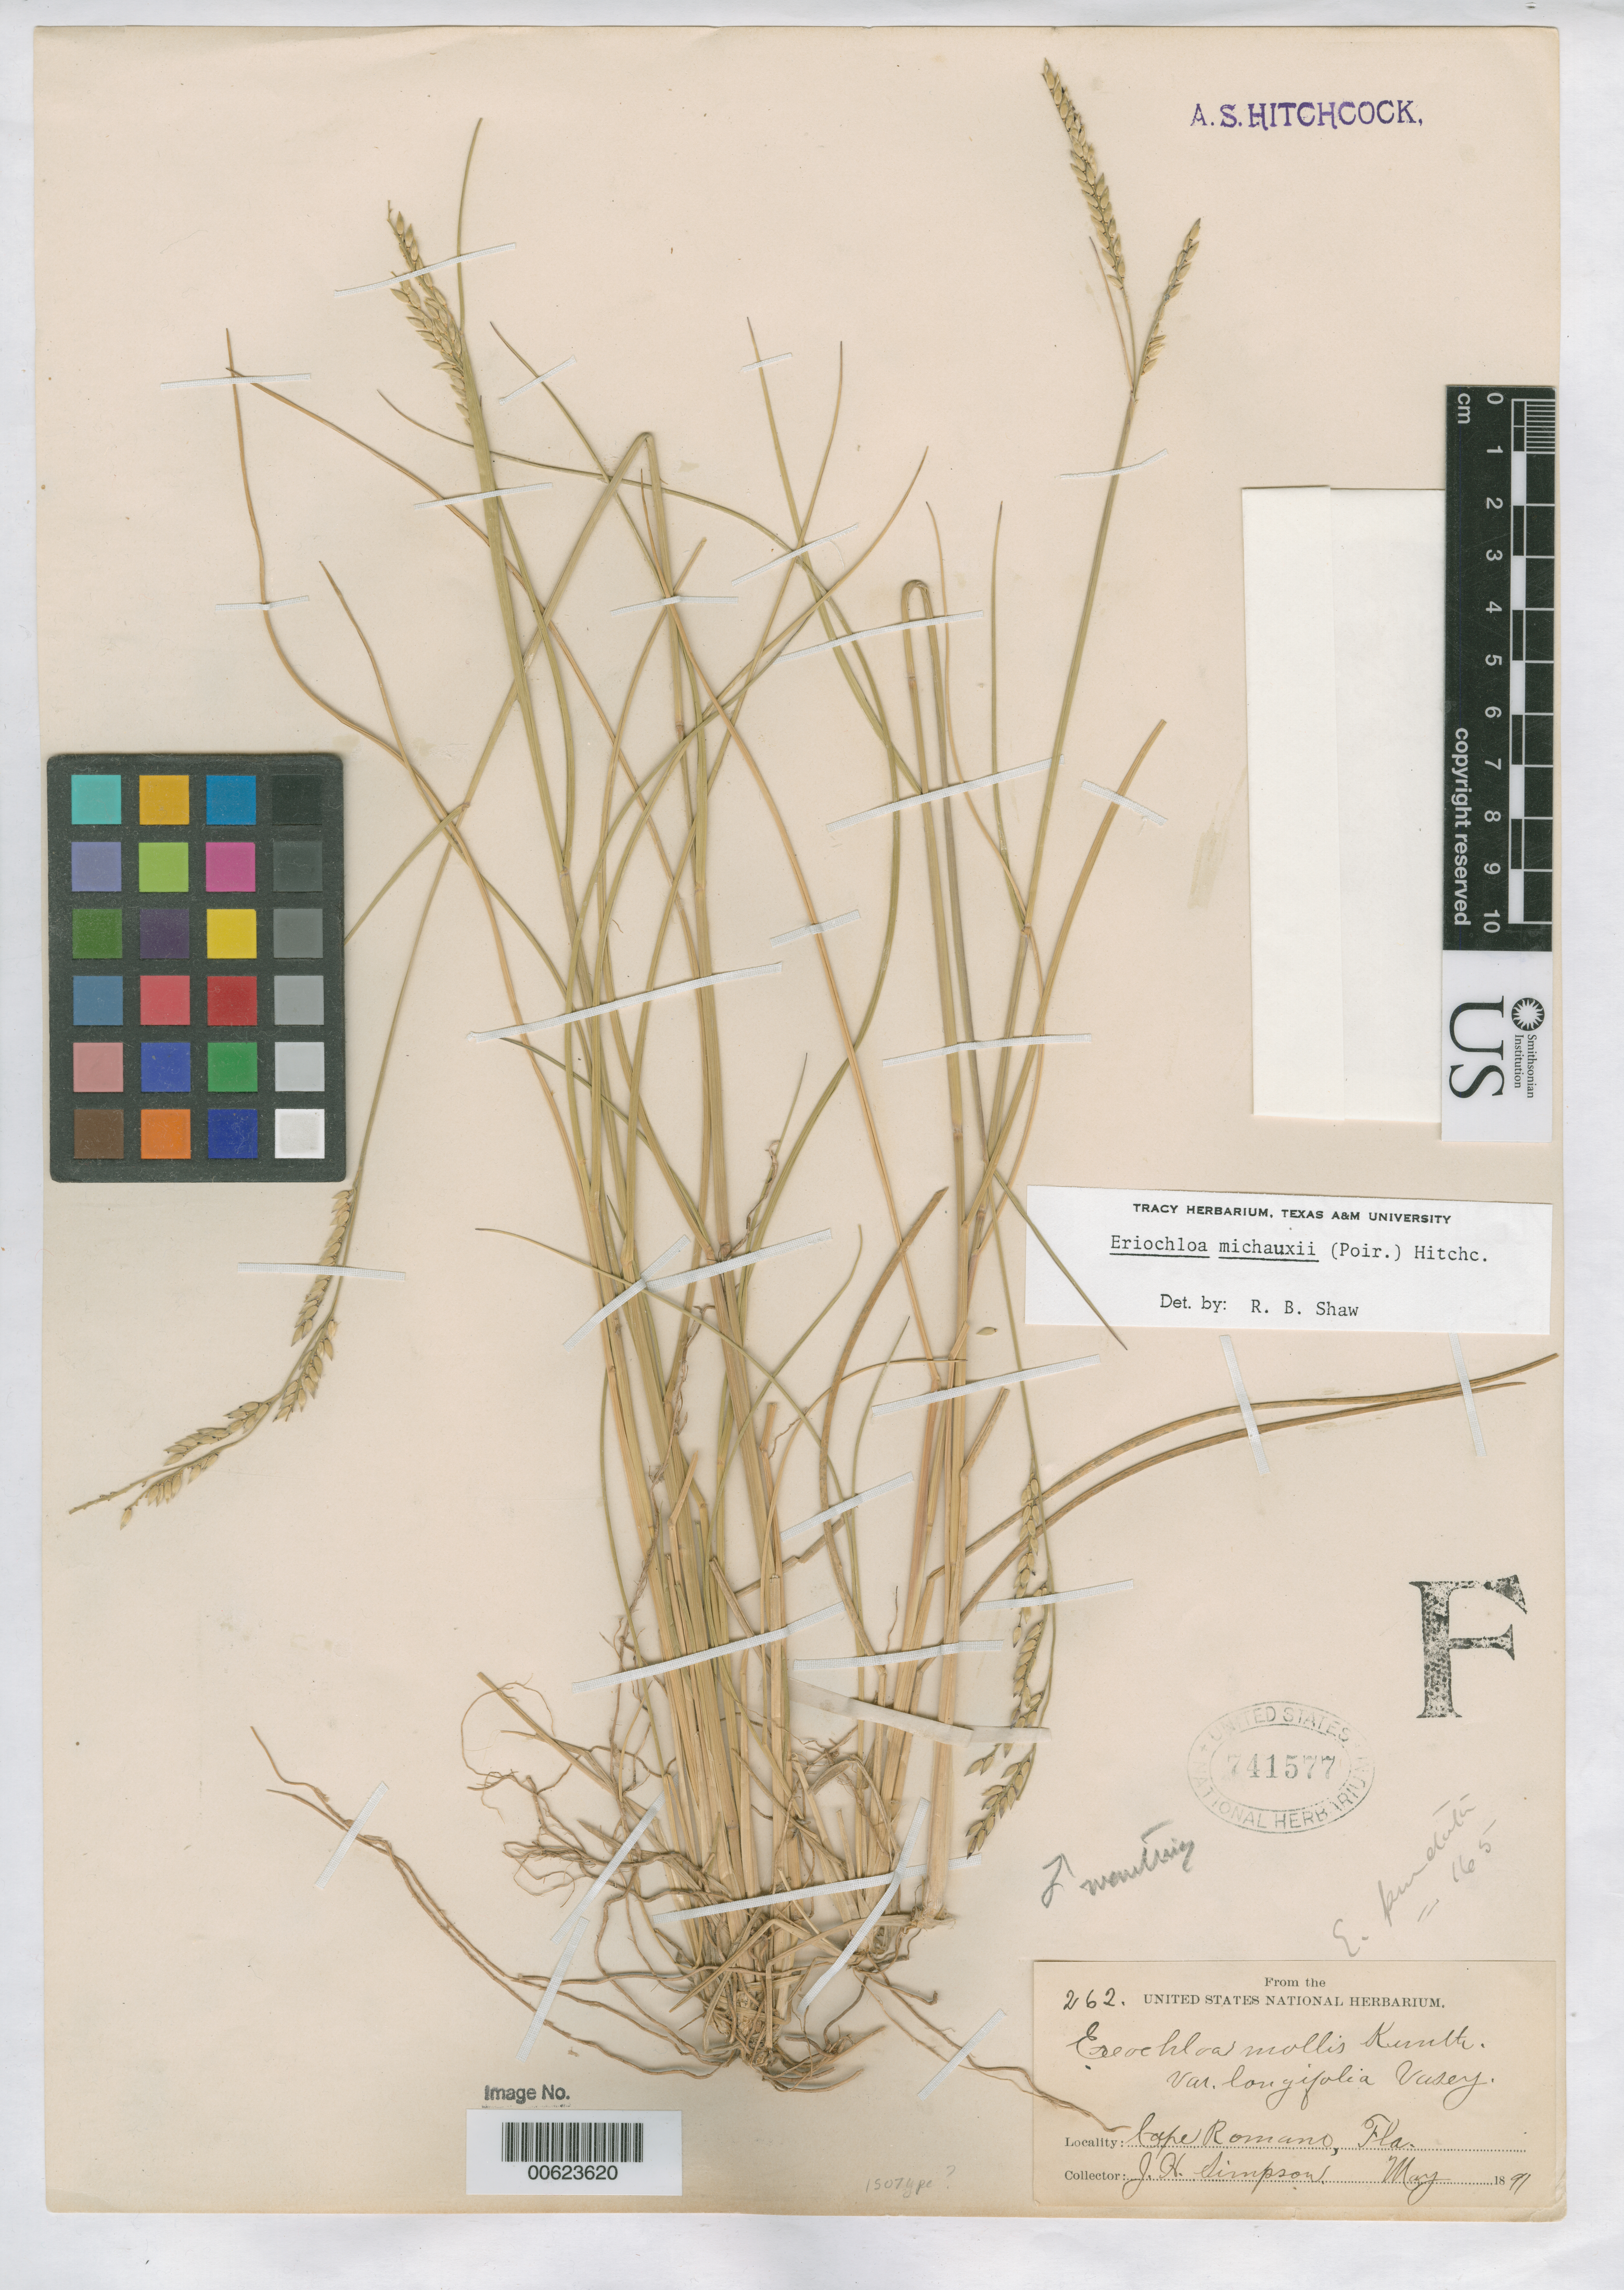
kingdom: Plantae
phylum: Tracheophyta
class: Liliopsida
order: Poales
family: Poaceae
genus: Eriochloa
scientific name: Eriochloa michauxii var. simpsonii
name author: Hitchc.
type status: Isotype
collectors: J. Simpson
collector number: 262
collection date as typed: May 1891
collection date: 1891-05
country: United States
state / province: Florida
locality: Cape Romano.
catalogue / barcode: US 741577